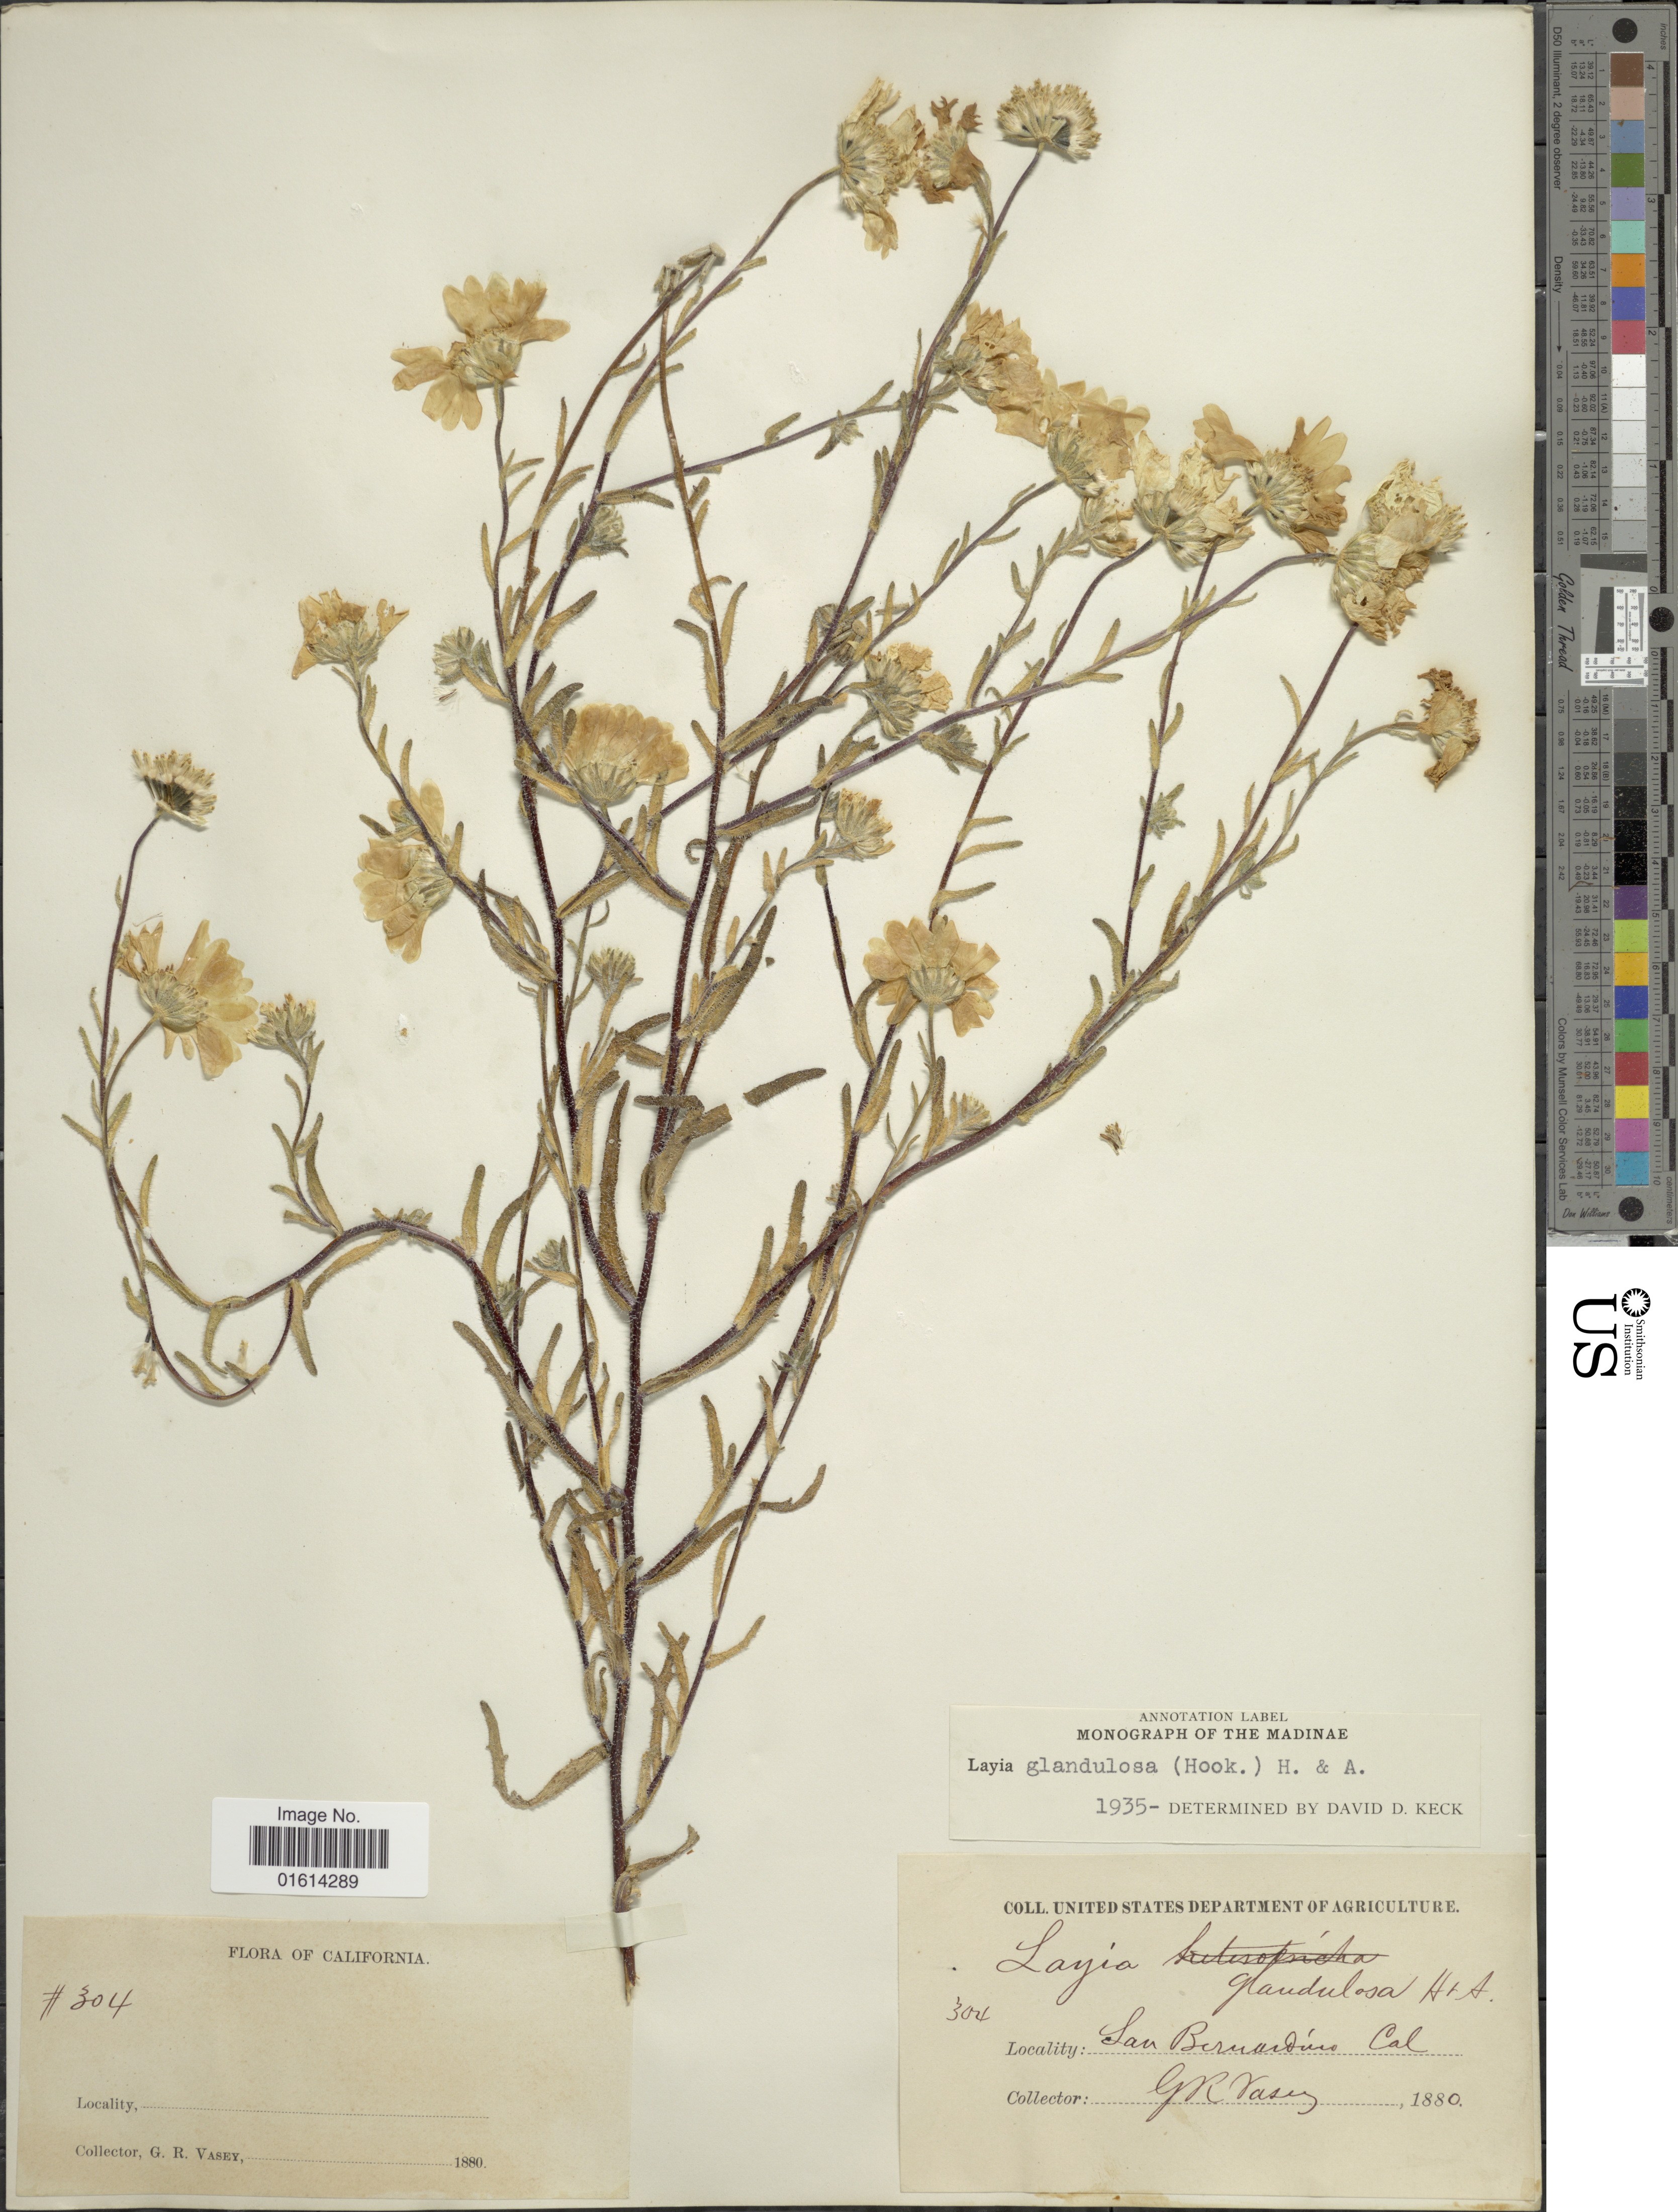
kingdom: Plantae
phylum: Tracheophyta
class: Magnoliopsida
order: Asterales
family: Asteraceae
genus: Layia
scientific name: Layia glandulosa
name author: Hook. & Arn.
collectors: G. R. Vasey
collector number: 304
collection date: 1880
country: United States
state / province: California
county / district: San Bernardino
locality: San Bernardino, Cal.